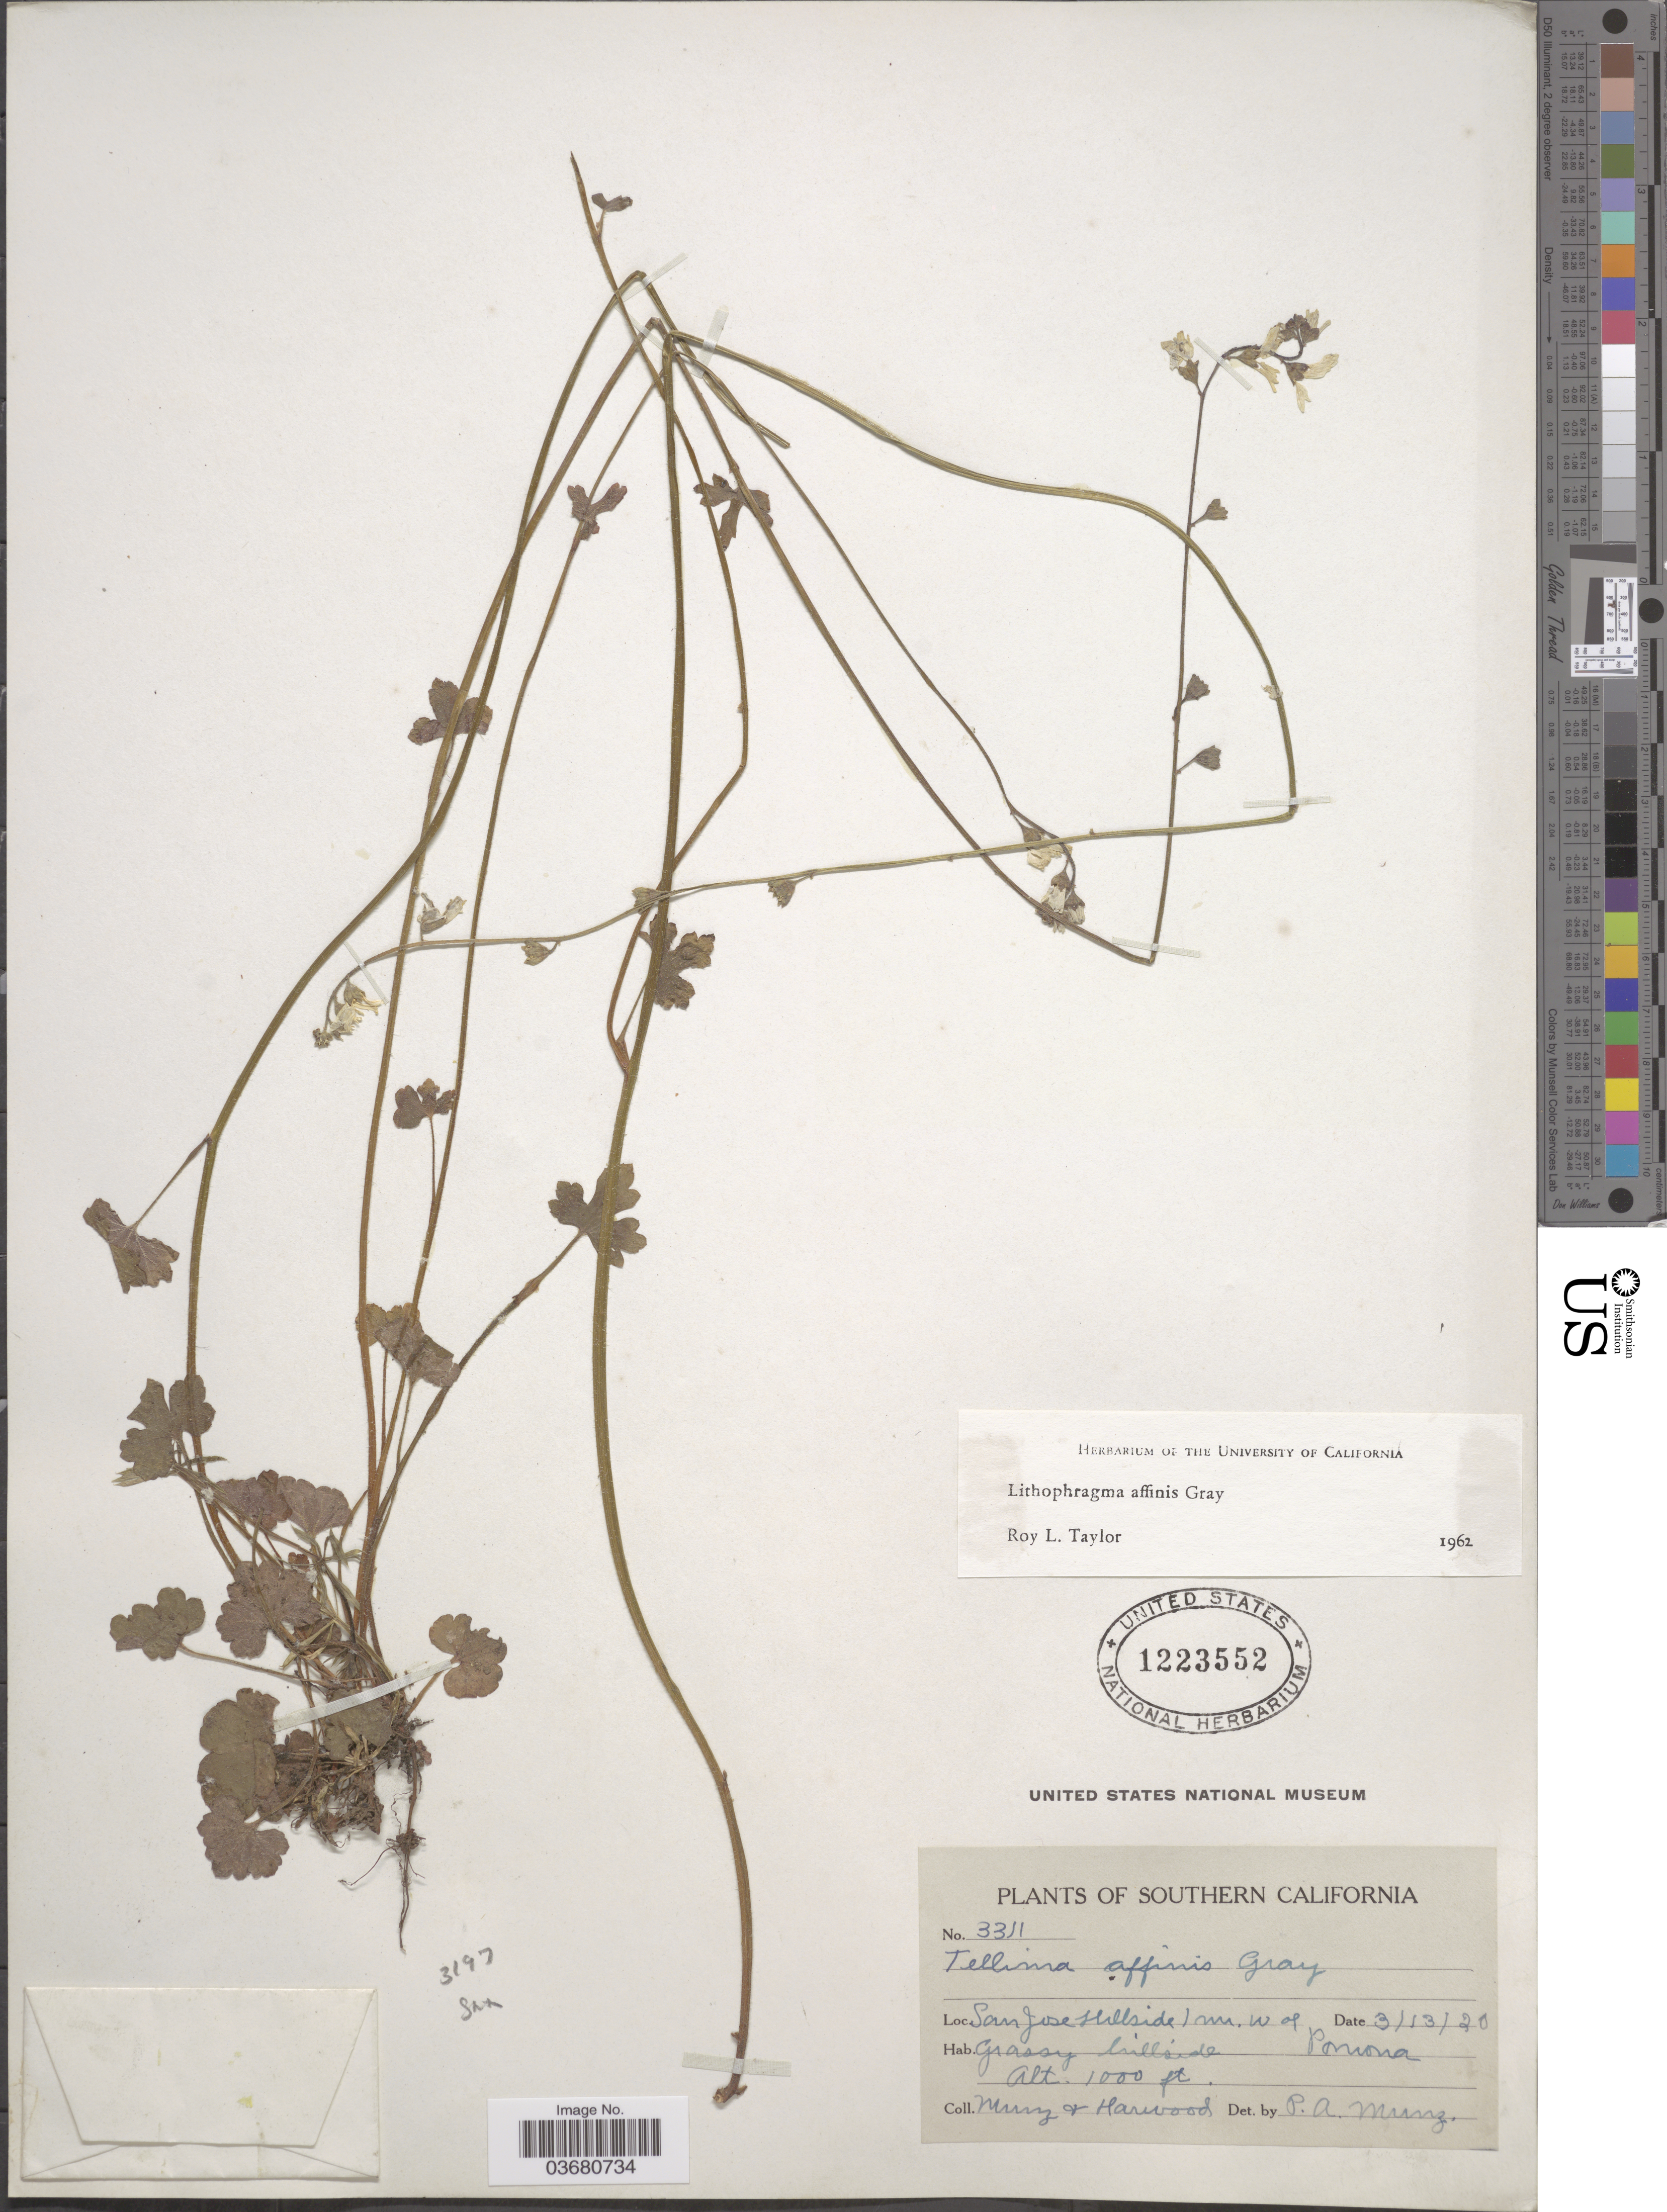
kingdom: Plantae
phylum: Tracheophyta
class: Magnoliopsida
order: Saxifragales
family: Saxifragaceae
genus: Lithophragma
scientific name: Lithophragma affine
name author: A. Gray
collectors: -. Munz & Harwood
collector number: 3311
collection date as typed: Transcribed d/m/y: 13/3/20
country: United States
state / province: California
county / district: Los Angeles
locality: Southern California. San Jose Hillside 1 mi. W. of Pomona.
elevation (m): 305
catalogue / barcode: US 1223552